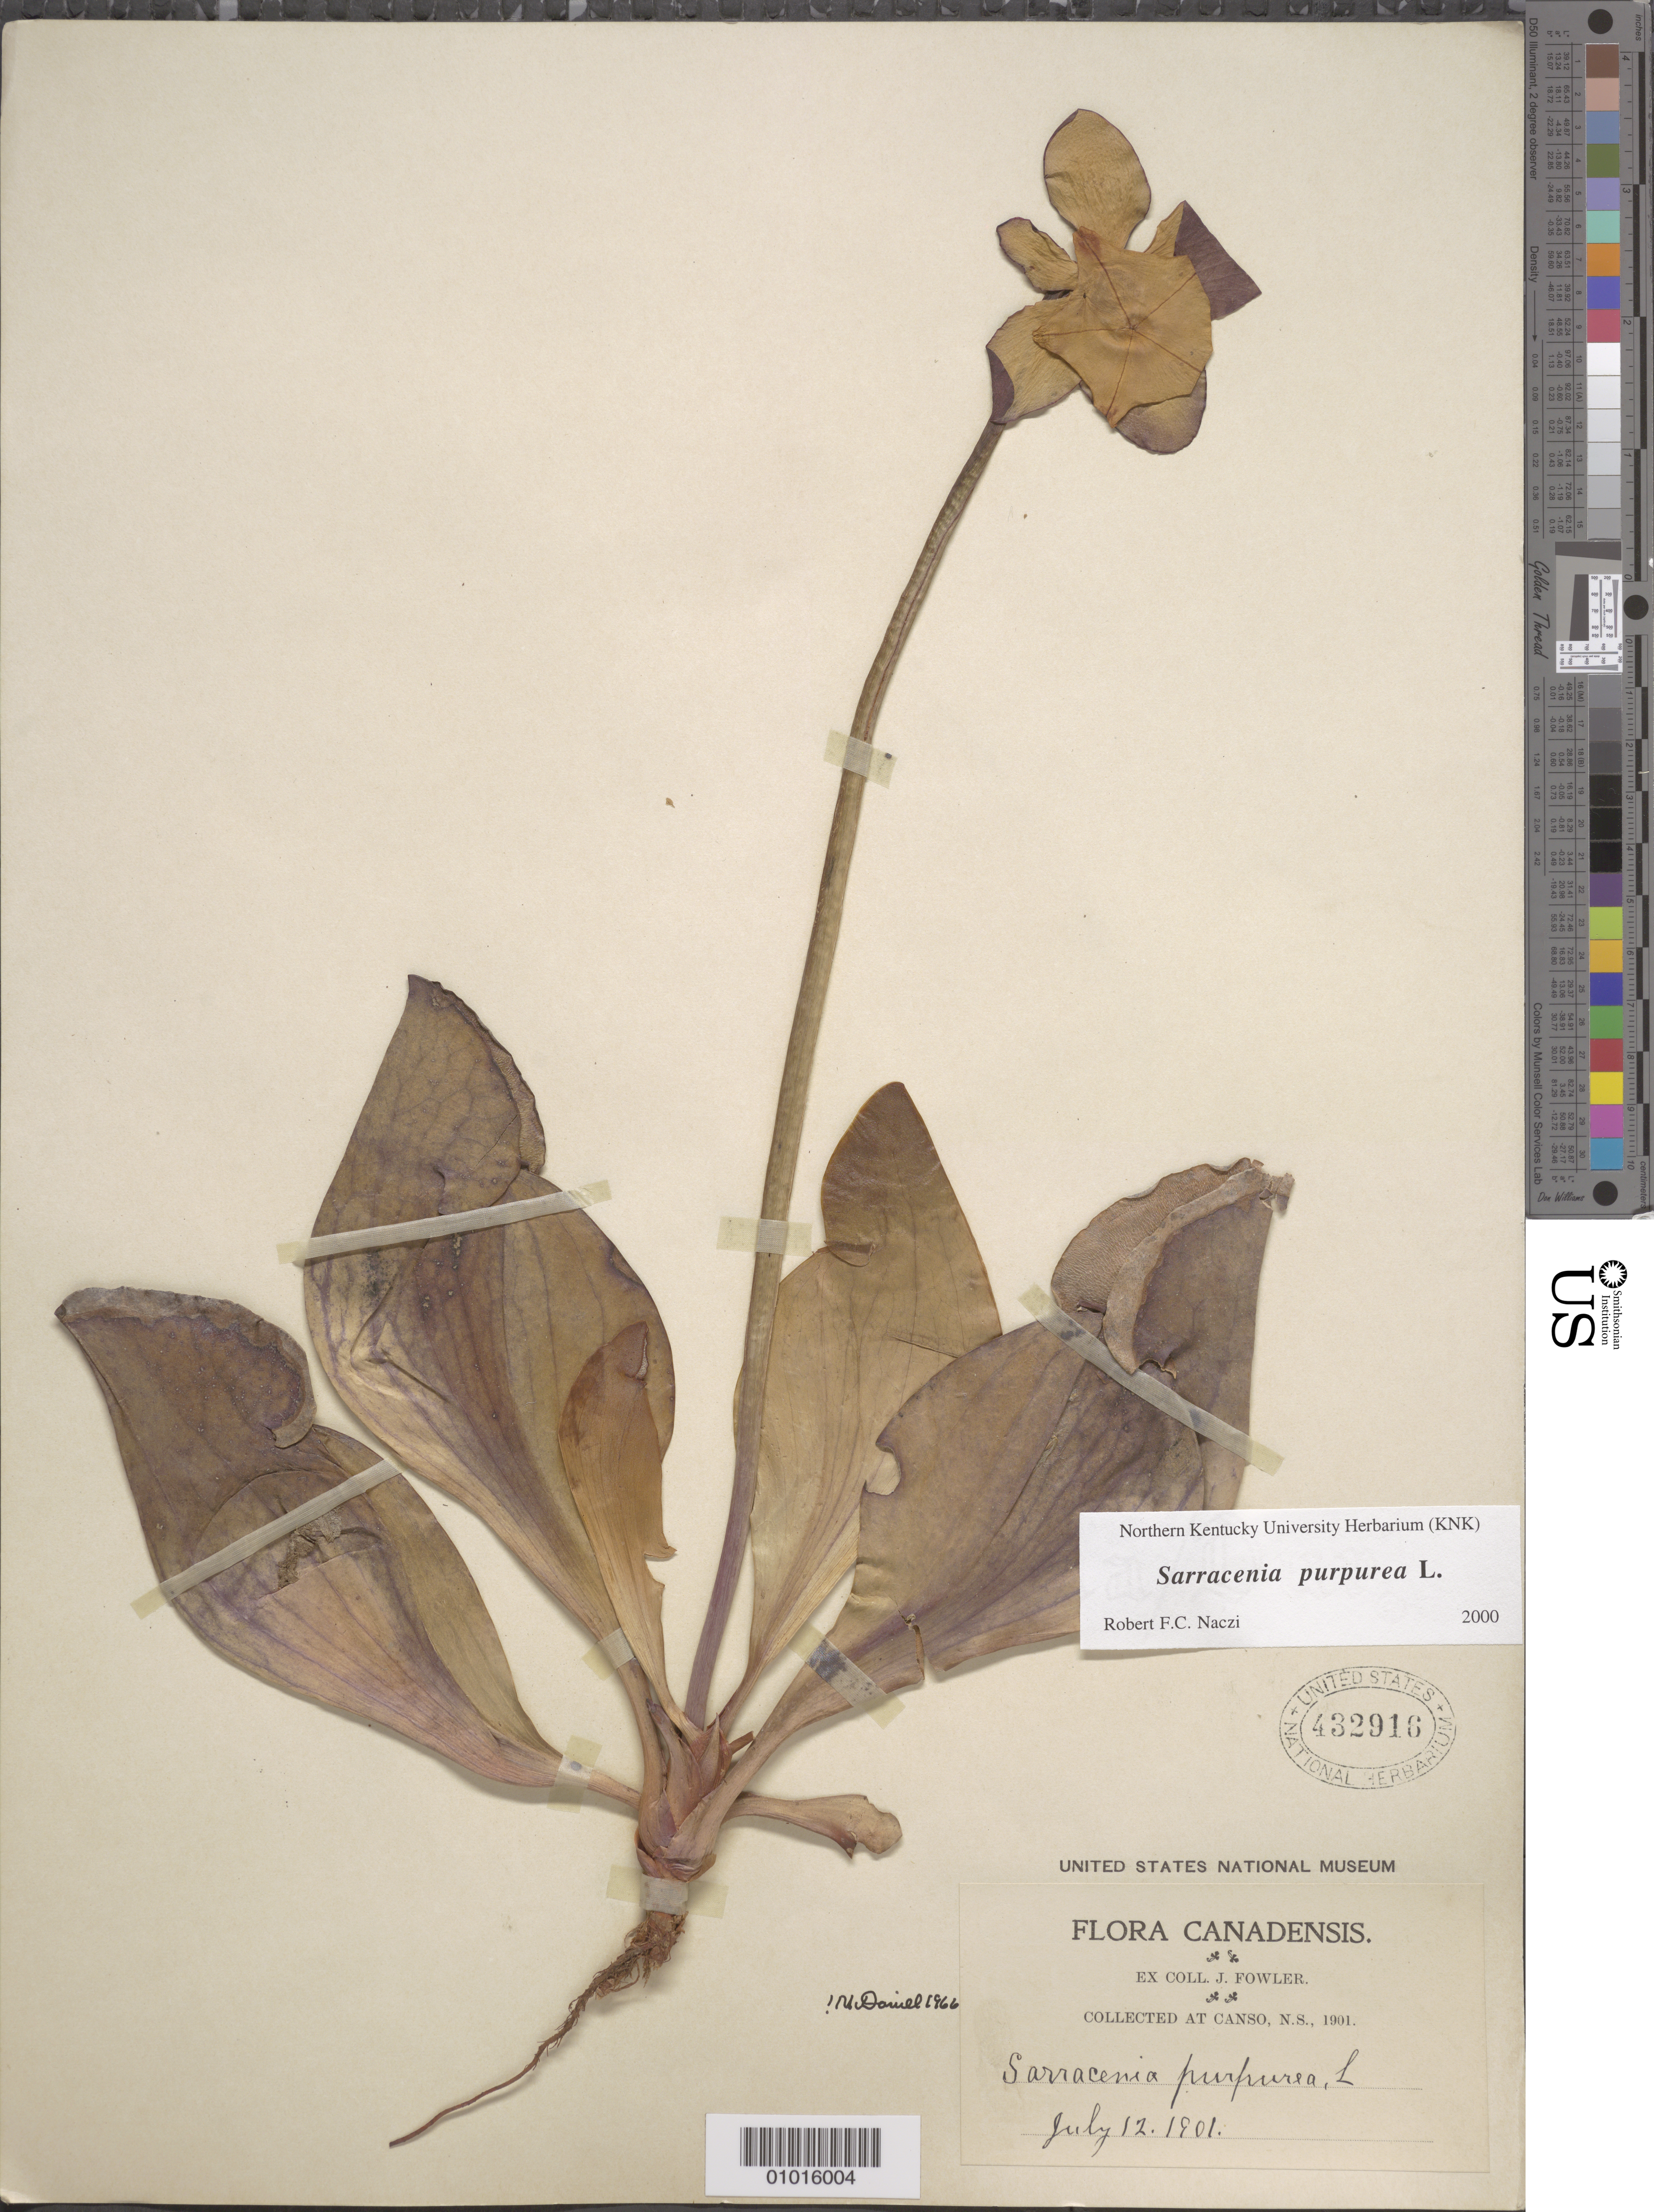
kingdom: Plantae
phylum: Tracheophyta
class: Magnoliopsida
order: Ericales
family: Sarraceniaceae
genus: Sarracenia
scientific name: Sarracenia purpurea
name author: L.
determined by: Naczi, R. F. C.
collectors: ex herb. J. Fowler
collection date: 1901-07-12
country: Canada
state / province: Nova Scotia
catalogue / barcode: US 432916